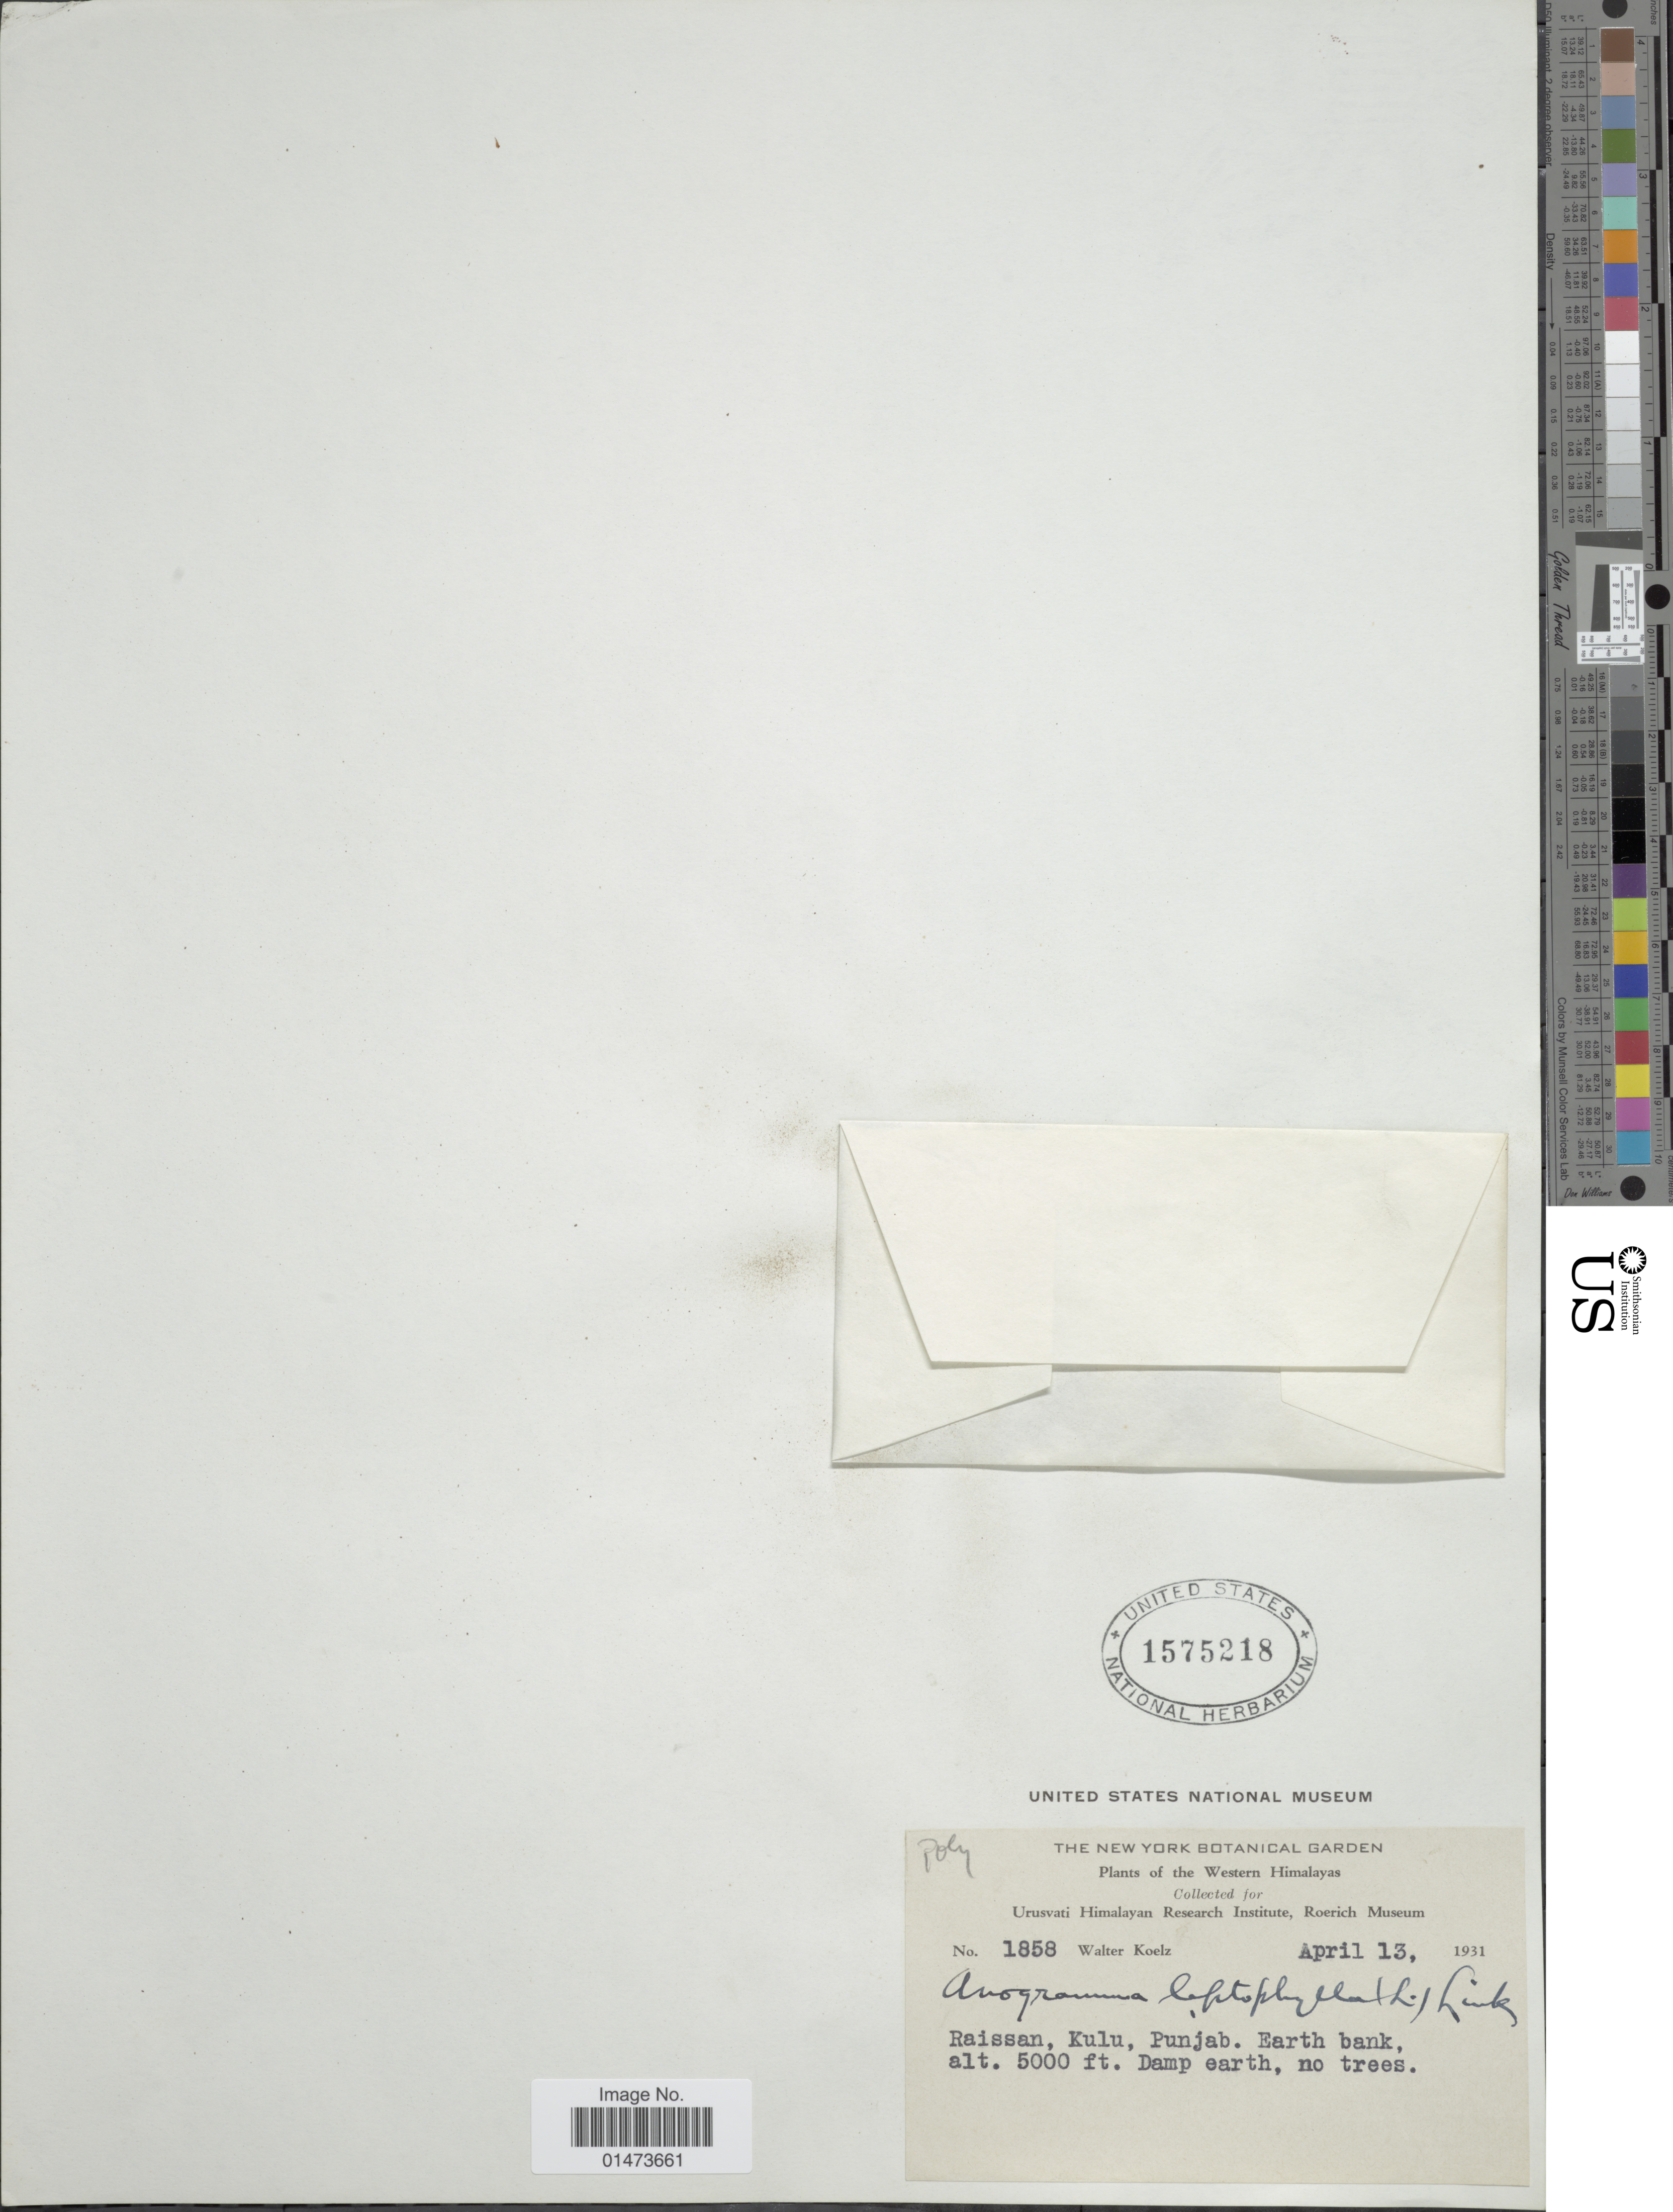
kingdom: Plantae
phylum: Tracheophyta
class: Polypodiopsida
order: Polypodiales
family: Pteridaceae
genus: Anogramma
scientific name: Anogramma leptophylla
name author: (L.) Link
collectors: W. N. Koelz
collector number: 1858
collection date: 1931-04-13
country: India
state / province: Punjab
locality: Western Himalayas, Raissan, Kulu, Punjab. Earth bank.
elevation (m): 1524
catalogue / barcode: US 1575218